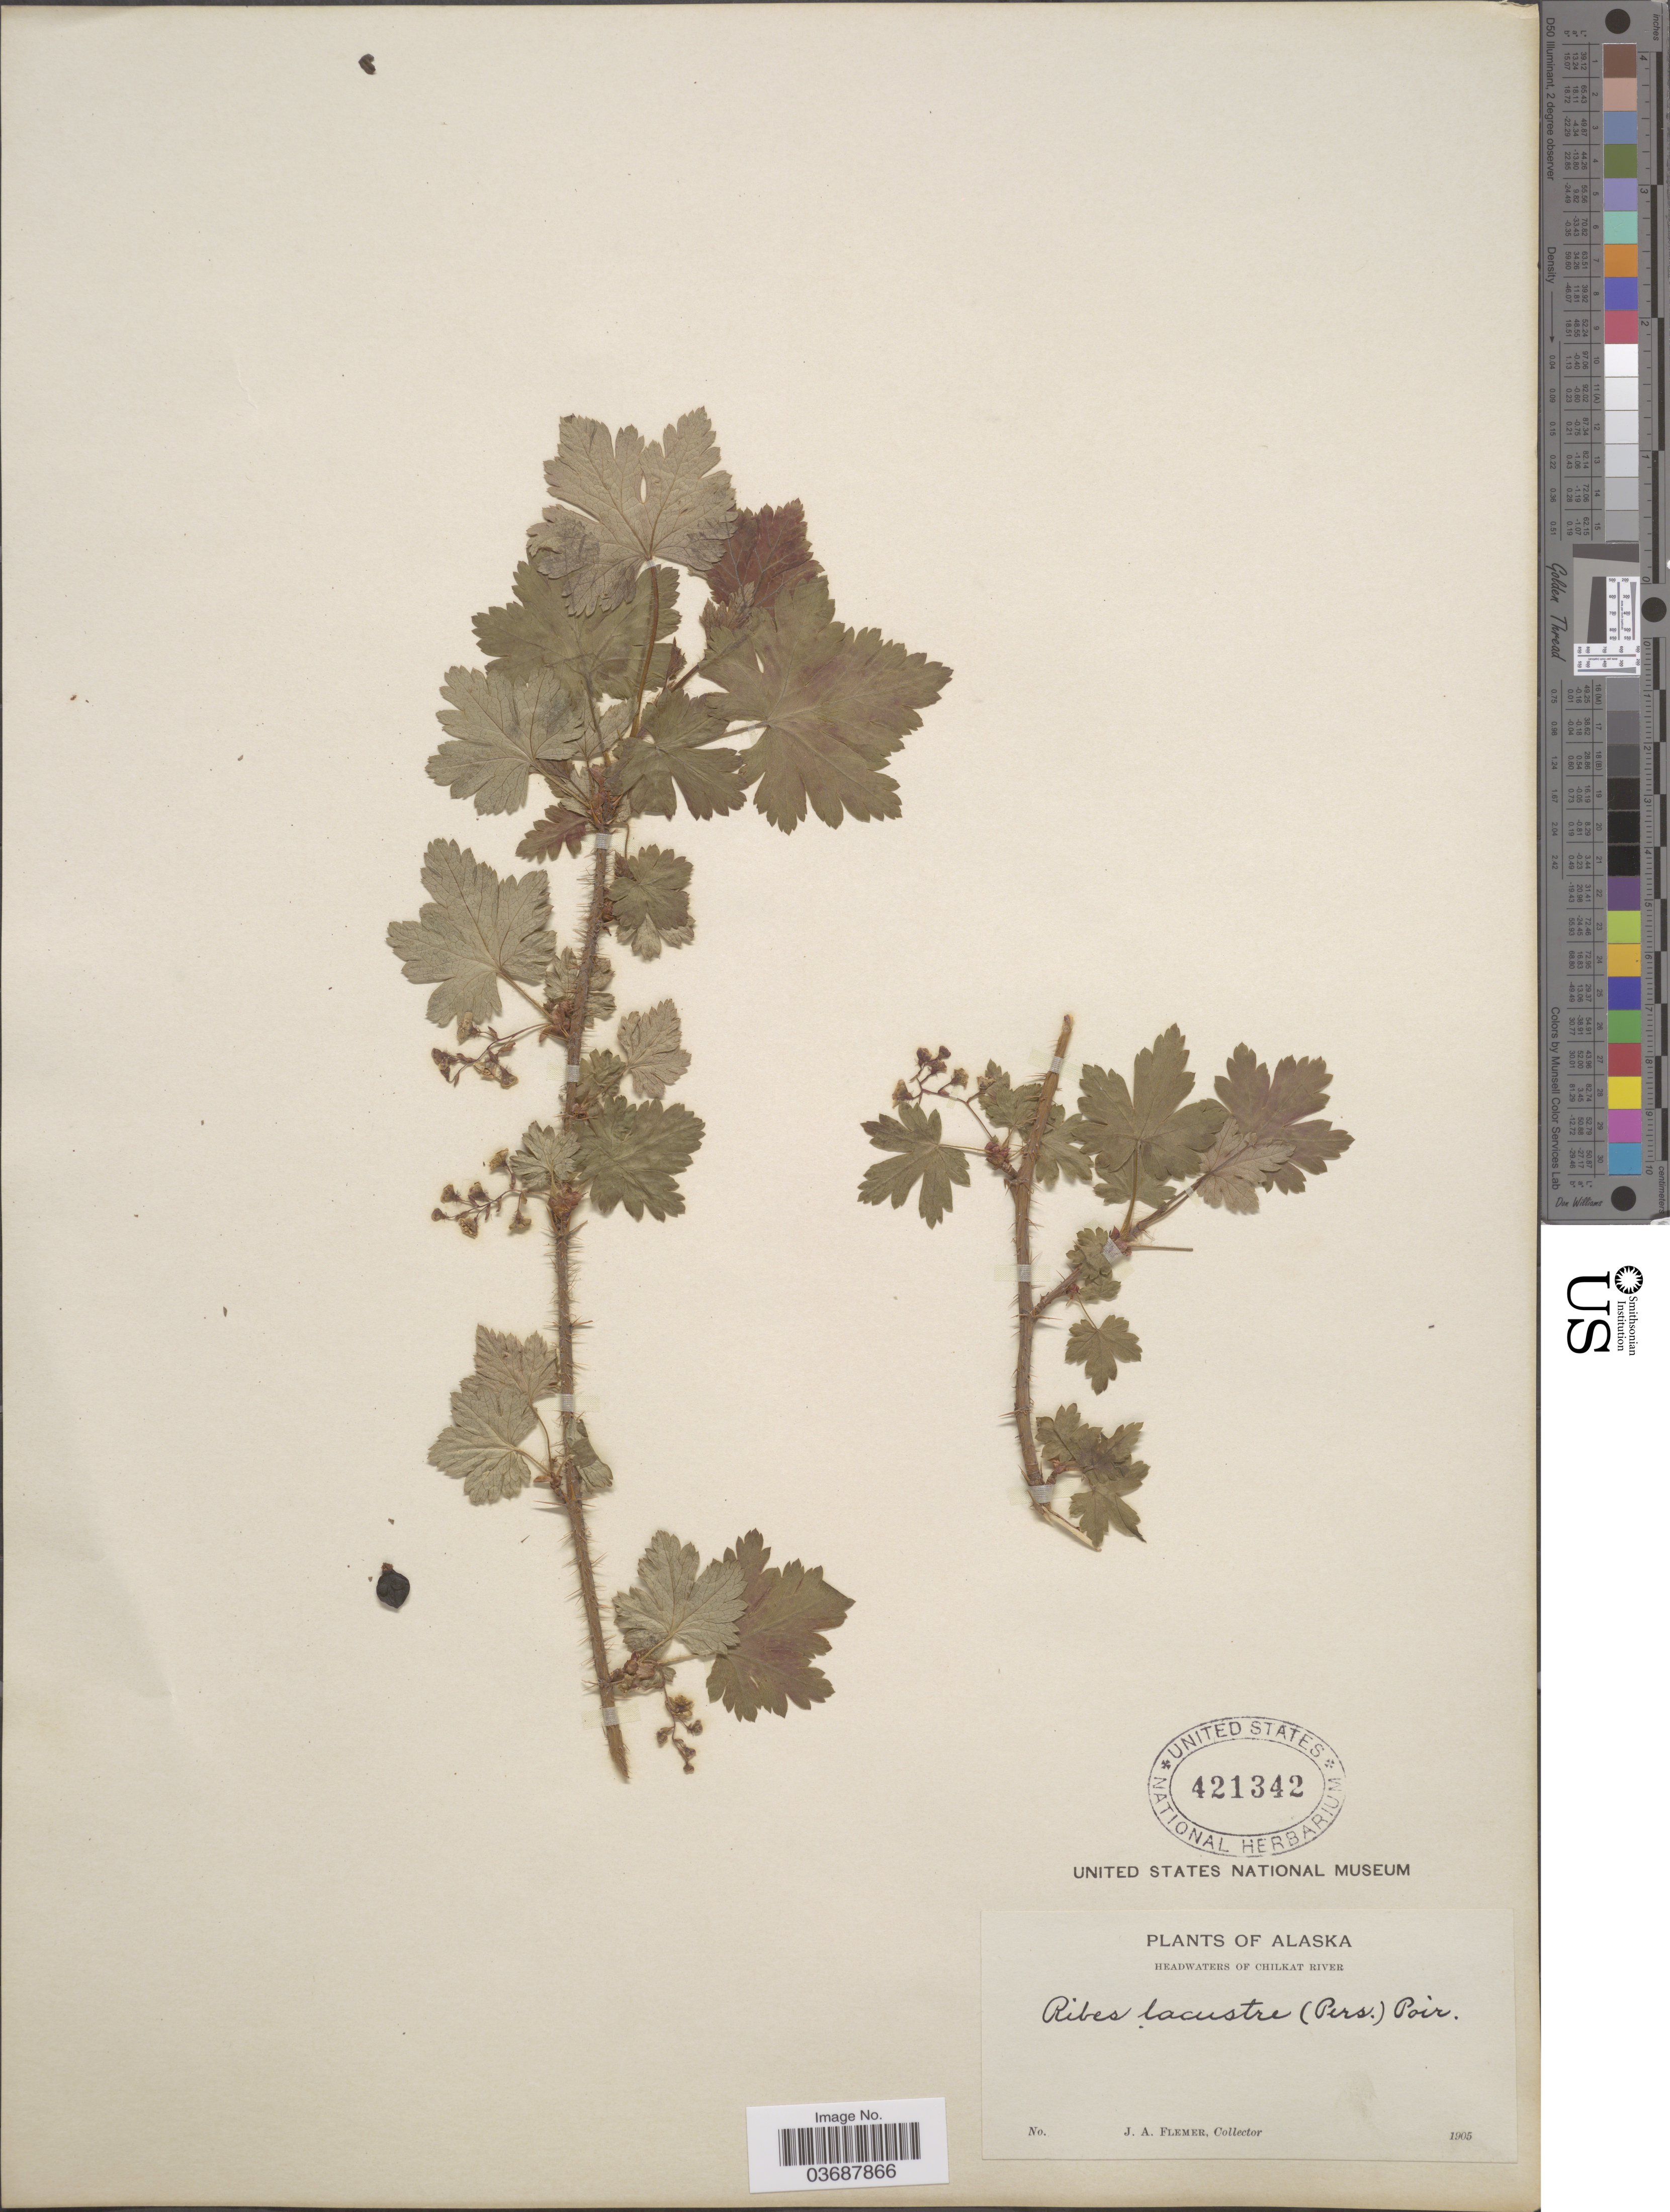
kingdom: Plantae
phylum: Tracheophyta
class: Magnoliopsida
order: Saxifragales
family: Grossulariaceae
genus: Ribes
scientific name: Ribes lacustre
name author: (Pers.) Poir.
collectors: J. Flemer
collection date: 1905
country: United States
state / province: Alaska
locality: Headwaters of Chilkat river.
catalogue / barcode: US 421342